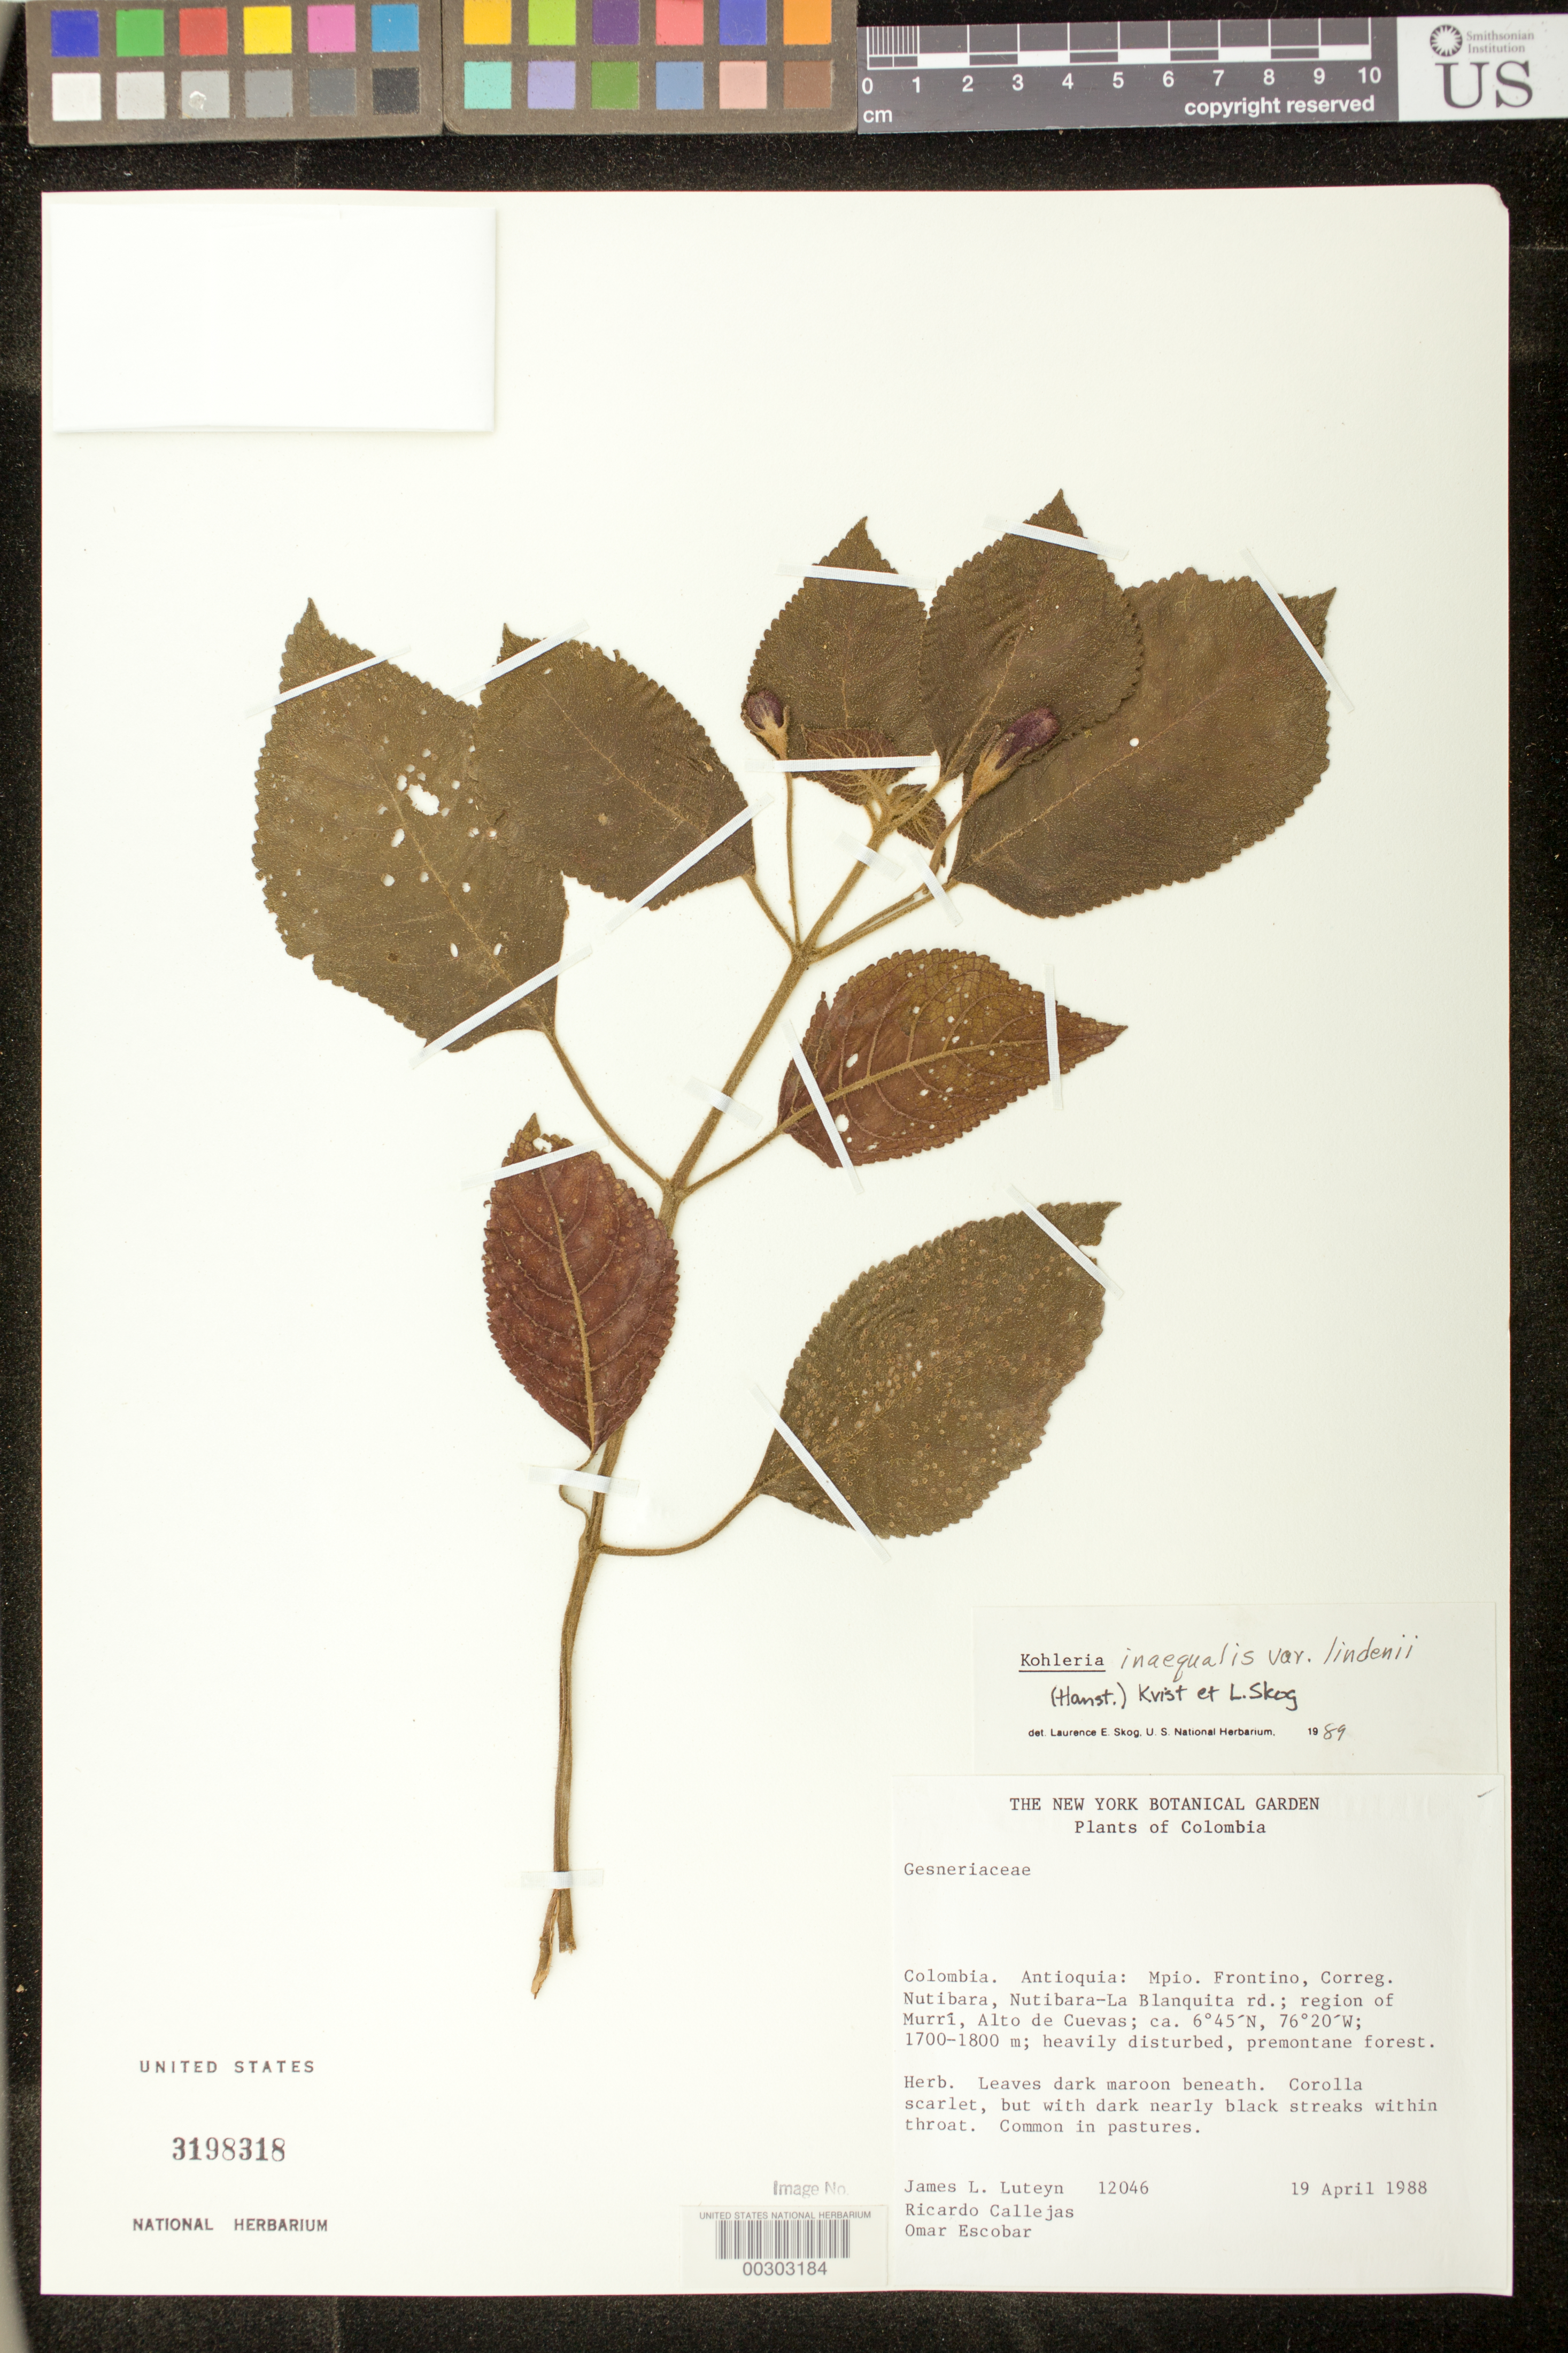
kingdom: Plantae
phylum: Tracheophyta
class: Magnoliopsida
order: Lamiales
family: Gesneriaceae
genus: Kohleria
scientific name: Kohleria inaequalis var. lindenii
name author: (Hanst.) L.P. Kvist & L.E. Skog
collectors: J. L. Luteyn, R. Callejas & O. D. Escobar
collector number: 12046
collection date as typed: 19 Apr 1988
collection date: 1988-04-19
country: Colombia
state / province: Antioquia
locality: Mun. of Frontino, correg. Nutibara, Nutibara-La Blanquita rd, region of Murri, Alto de Cuevas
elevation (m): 1700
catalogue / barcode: US 3198318